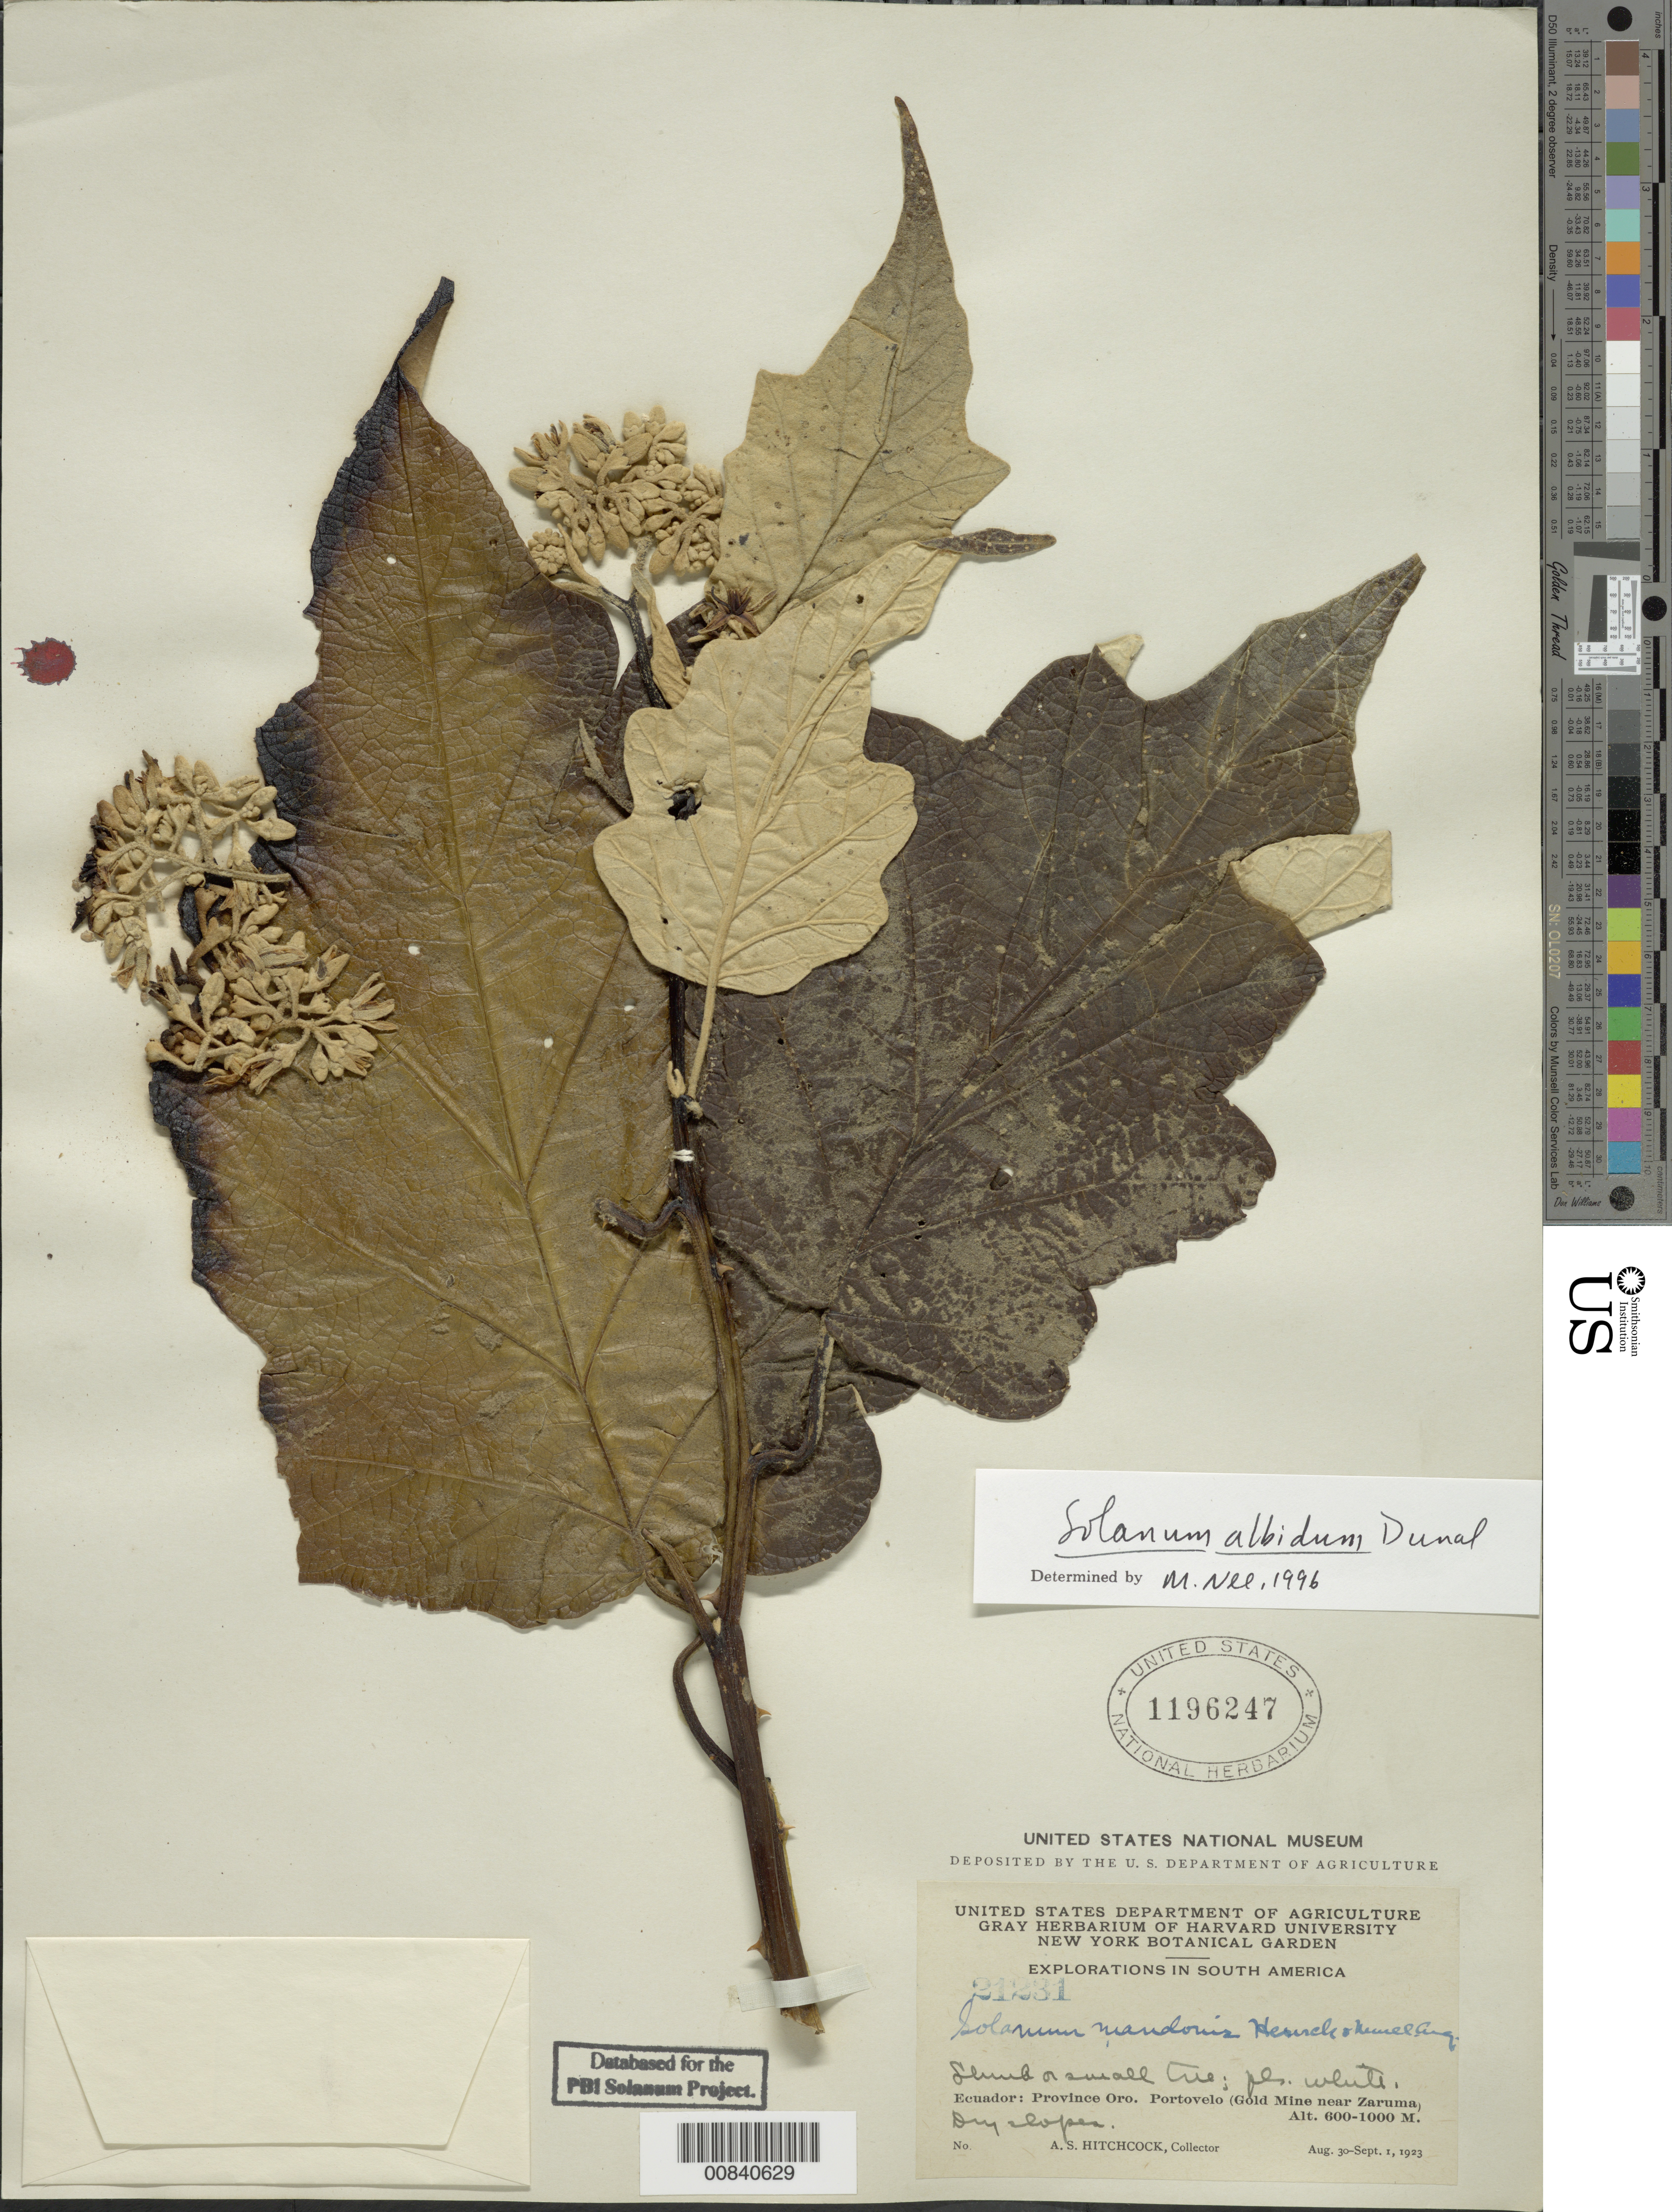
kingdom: Plantae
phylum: Tracheophyta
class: Magnoliopsida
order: Solanales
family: Solanaceae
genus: Solanum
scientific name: Solanum albidum Dunal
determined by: Nee, Michael H.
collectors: A. S. Hitchcock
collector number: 21231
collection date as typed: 30 Aug 1923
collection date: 1923-08-30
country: Ecuador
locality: Province Oro. Portovelo (Gold Mine near Zaruma)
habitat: Dry slopes.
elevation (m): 600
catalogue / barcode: US 1196247